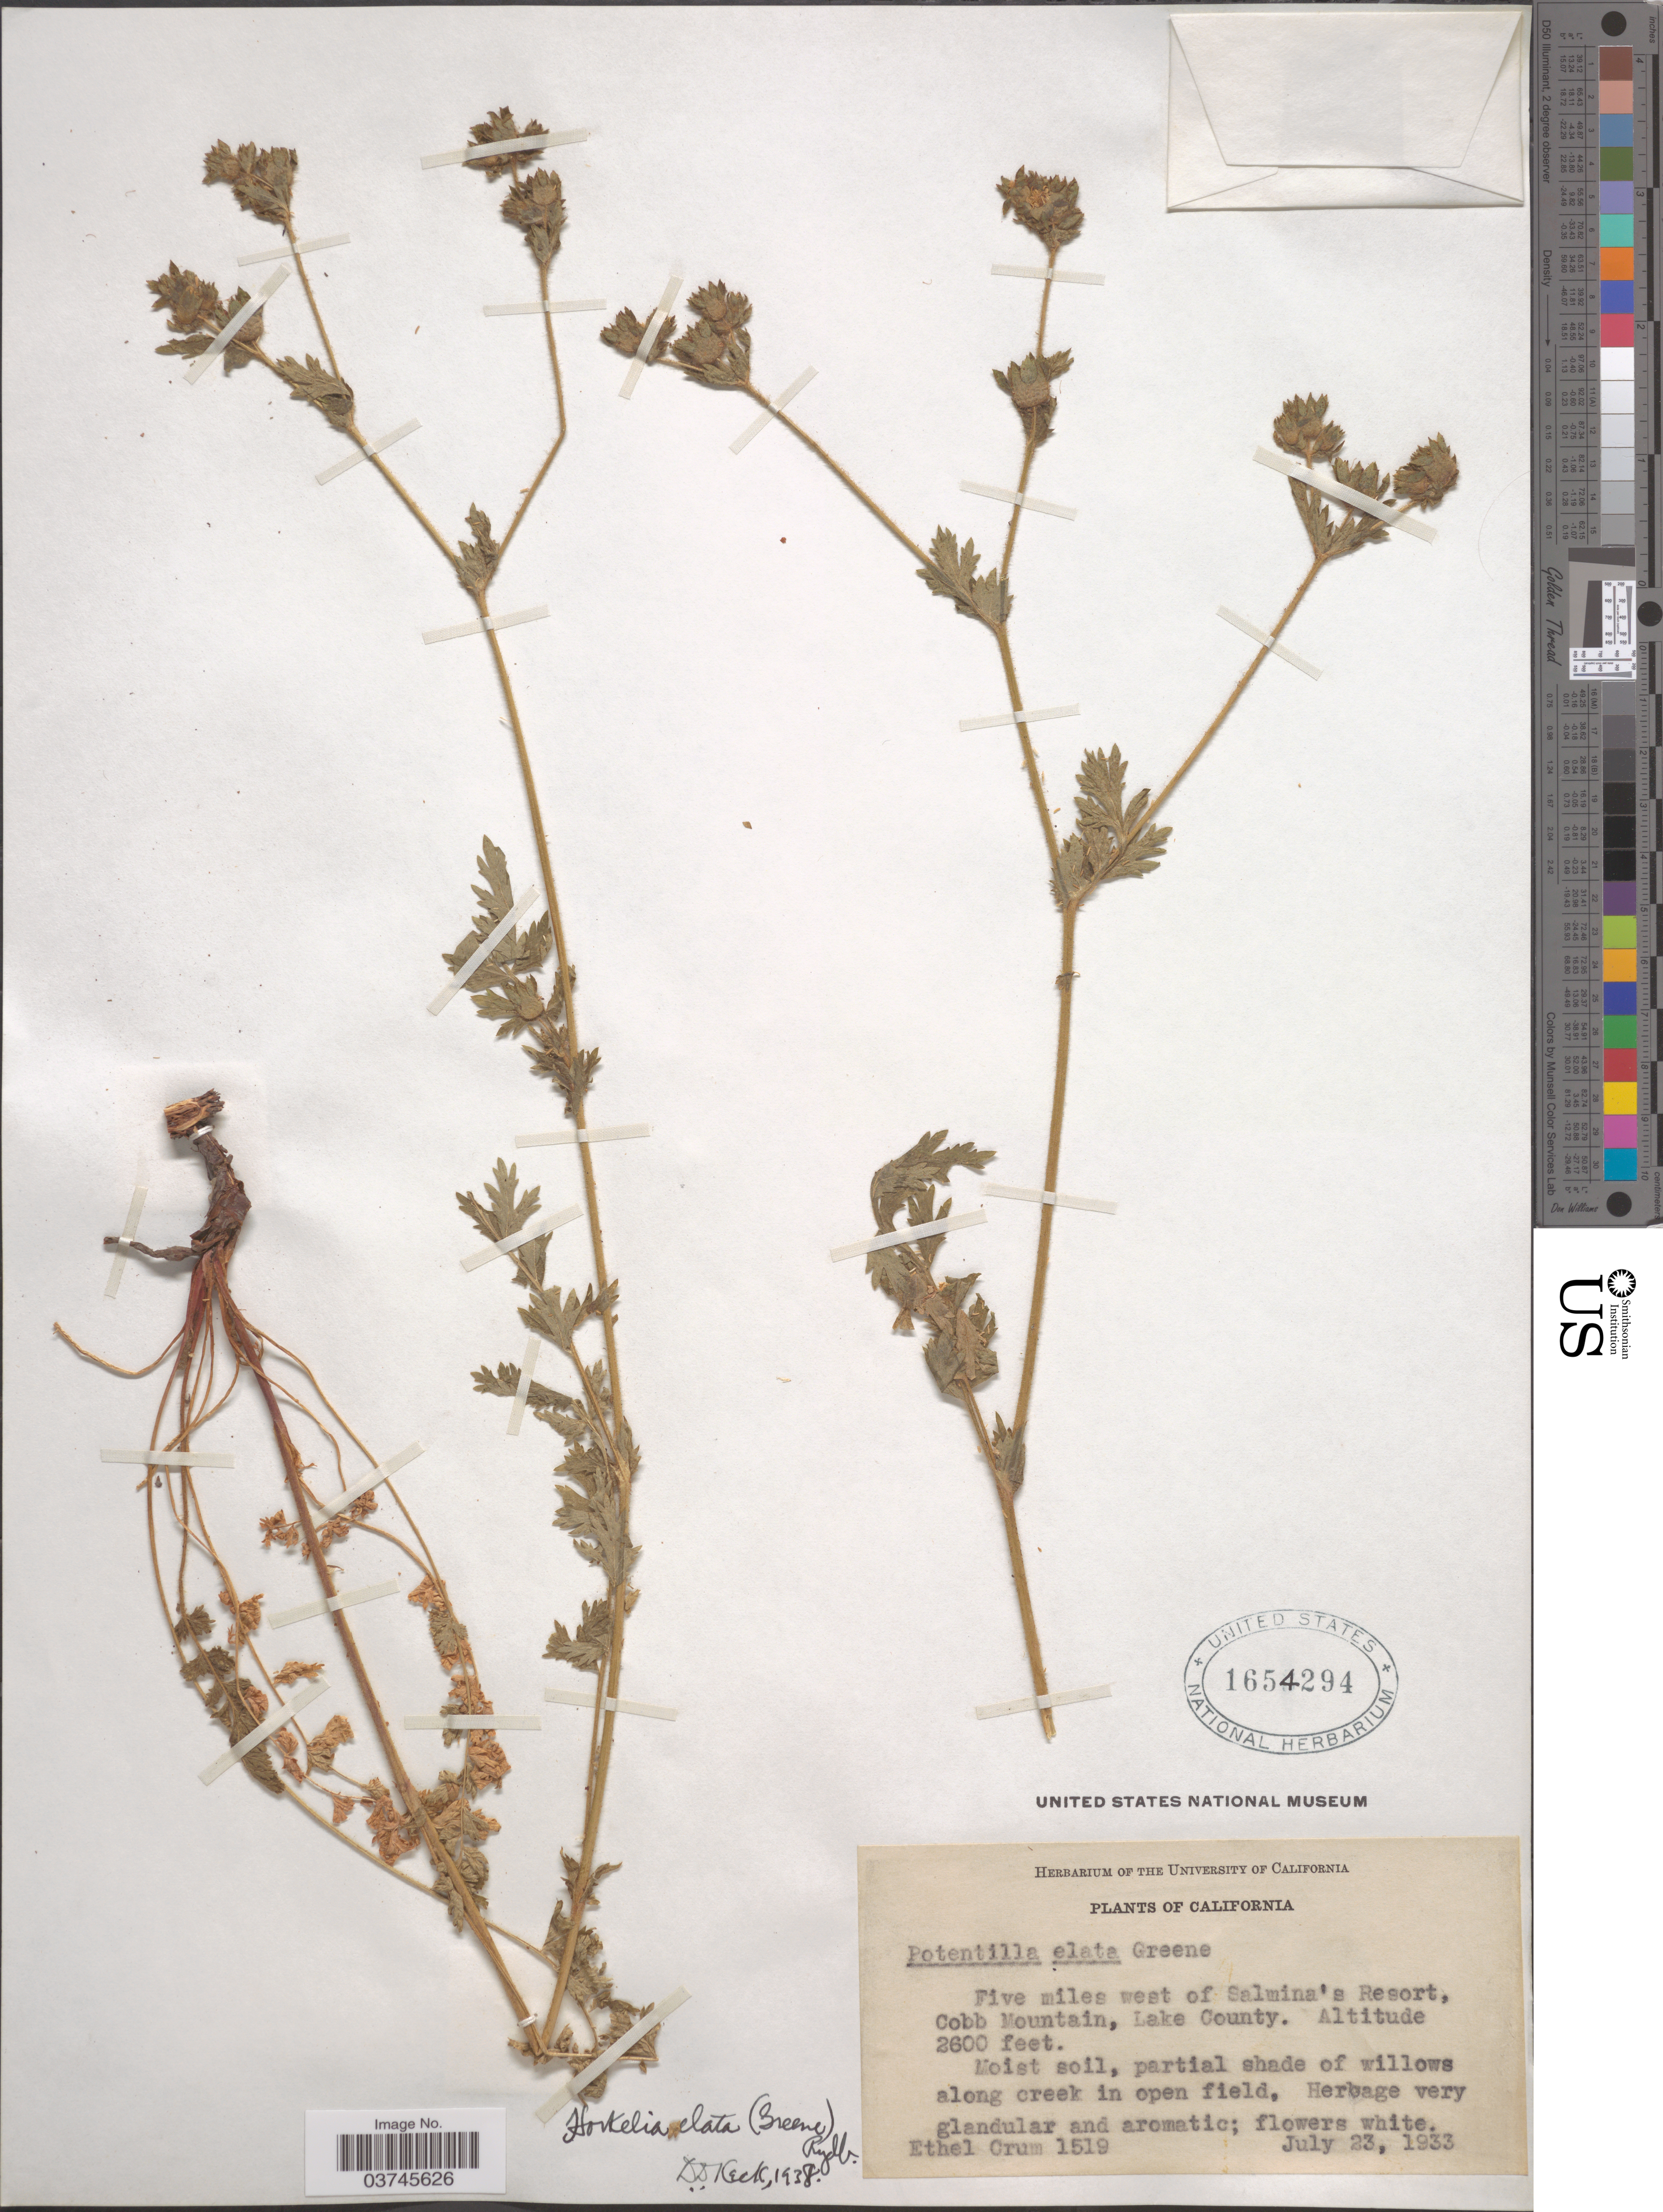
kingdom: Plantae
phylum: Tracheophyta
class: Magnoliopsida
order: Rosales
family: Rosaceae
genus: Potentilla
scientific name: Potentilla californica var. elata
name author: Greene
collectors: E. K. Crum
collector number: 1519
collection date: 1933-07-23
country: United States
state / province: California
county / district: Lake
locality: Five miles west of Salmina's Resort, Cobb Mountain, Lake County.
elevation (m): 792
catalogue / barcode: US 1654294